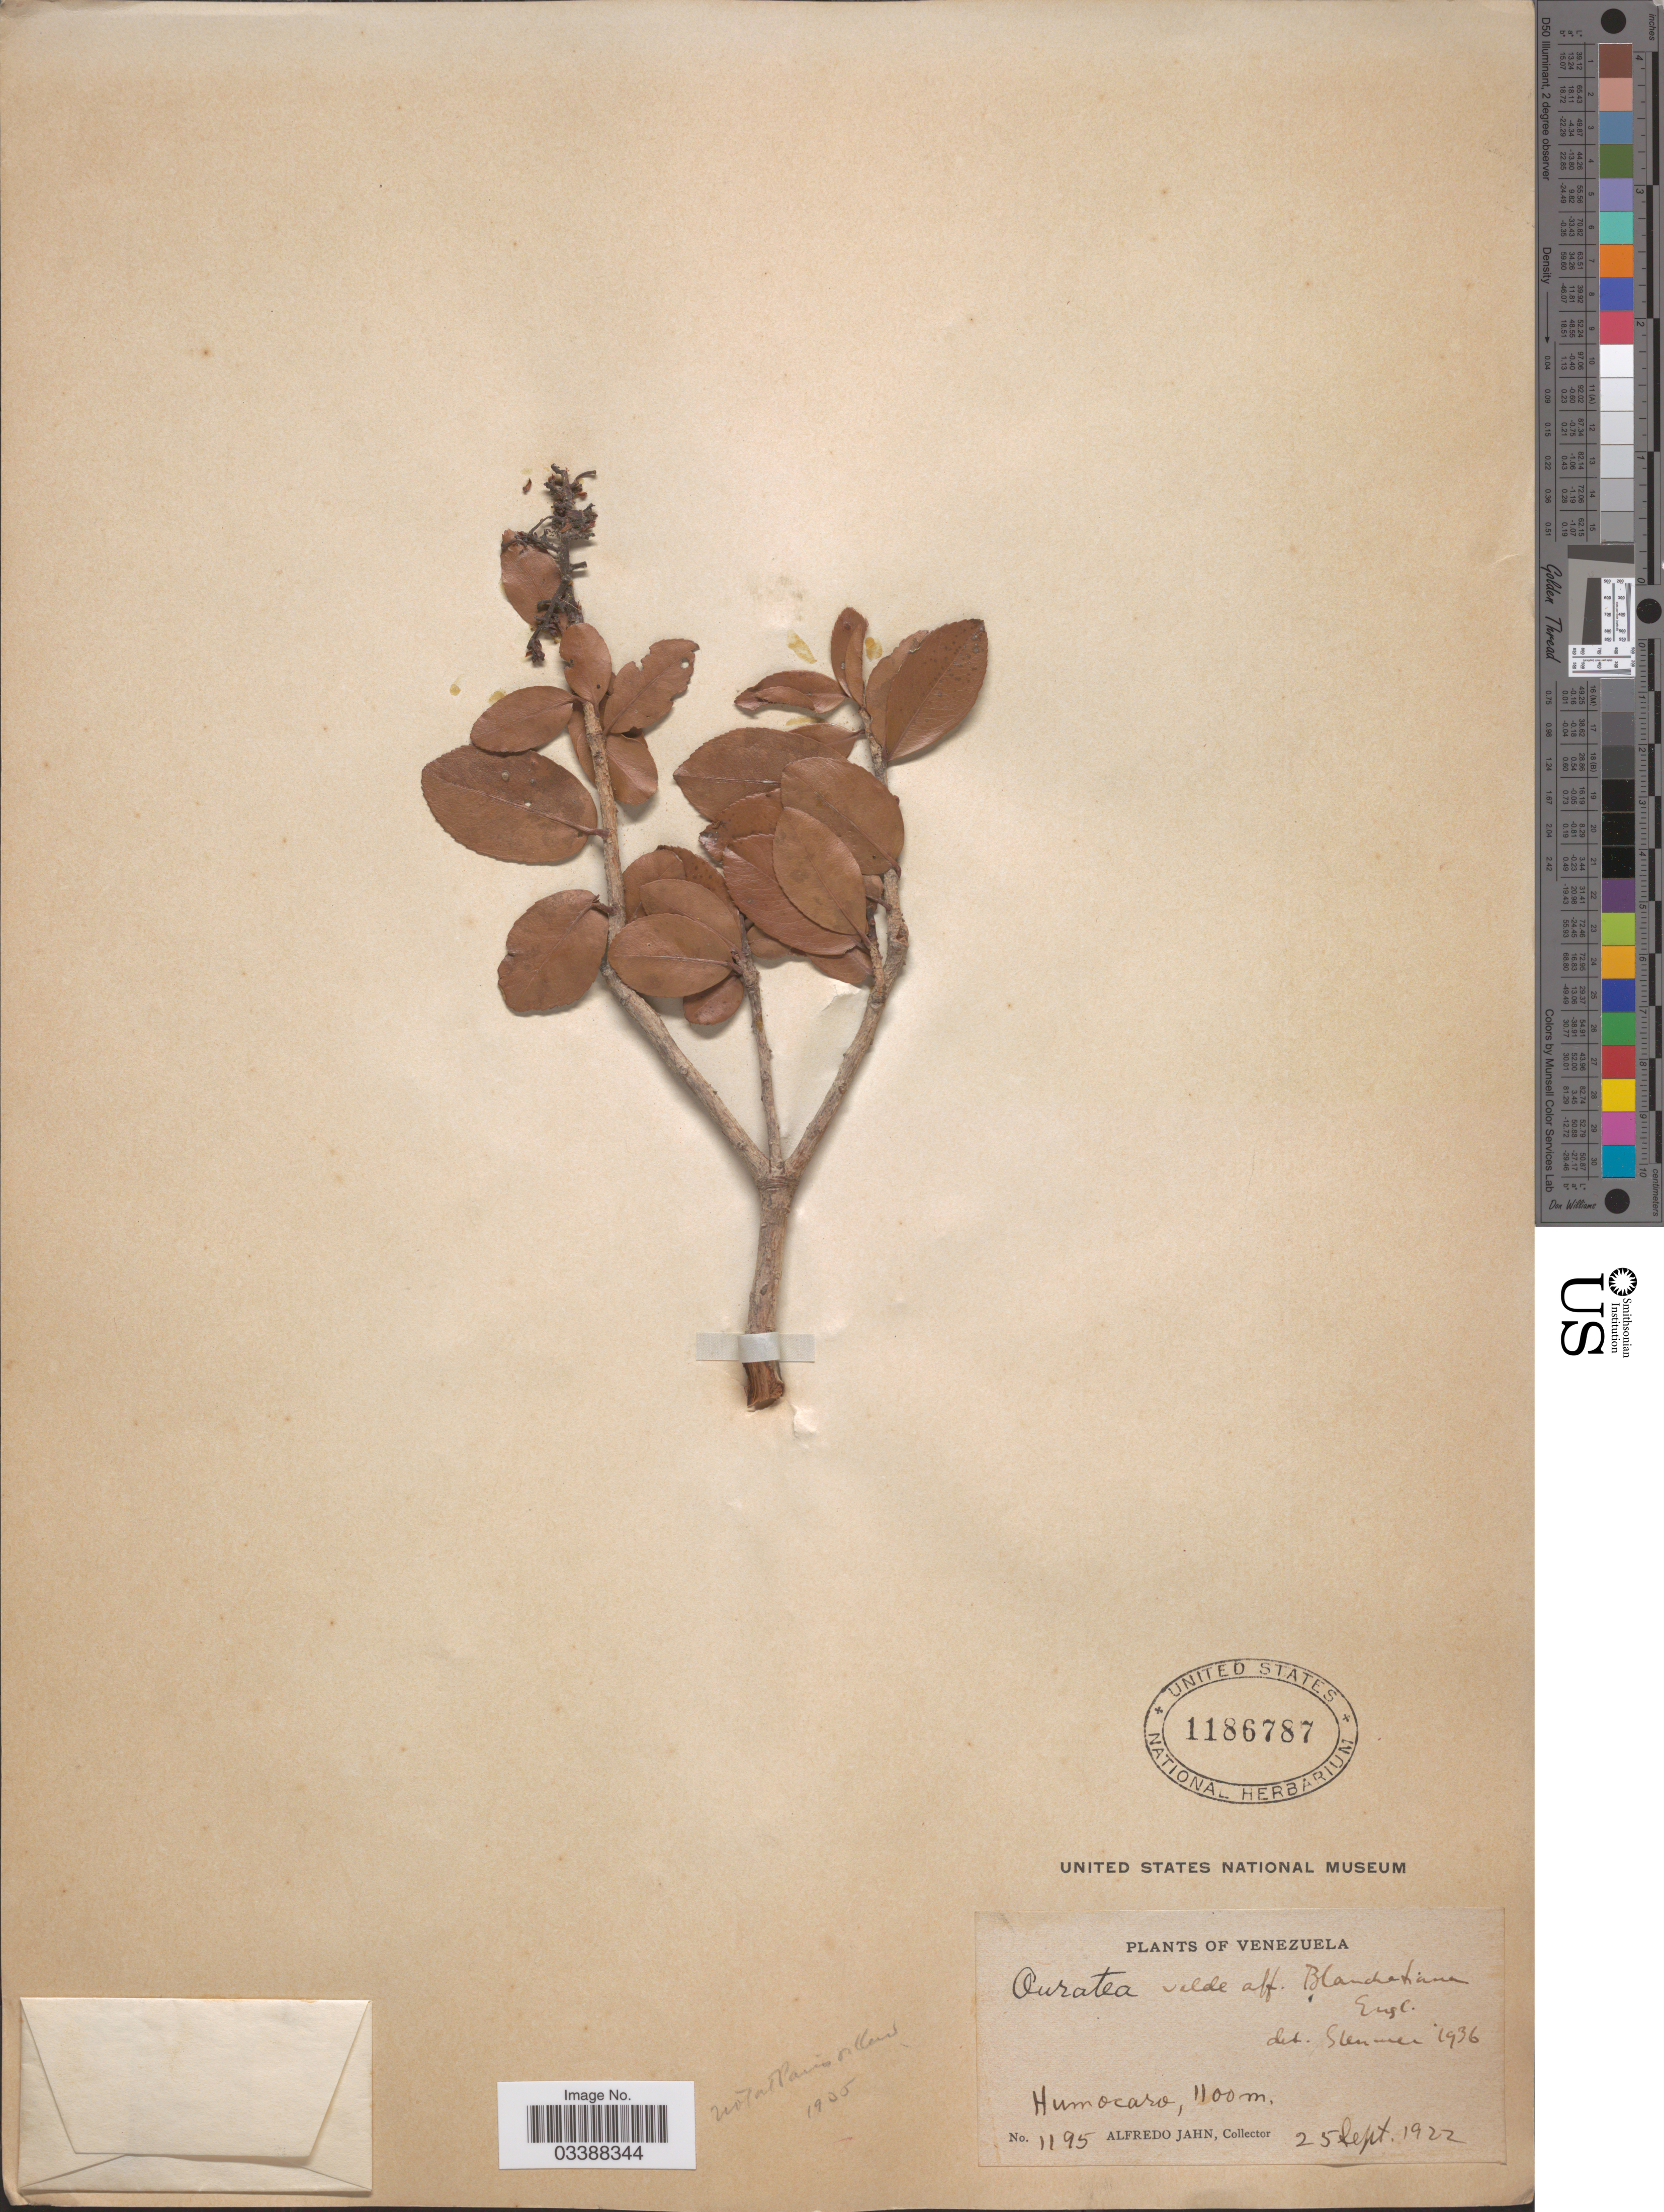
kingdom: Plantae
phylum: Tracheophyta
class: Magnoliopsida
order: Malpighiales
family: Ochnaceae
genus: Ouratea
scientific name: Ouratea larae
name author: Sastre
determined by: Niño, S. M., (PORT), BioCentro-UNELLEZ (VENEZUELA)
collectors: A. Jahn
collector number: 1195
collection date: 1922-09-25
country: Venezuela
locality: Humocaro.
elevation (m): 1100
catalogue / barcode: US 1186787